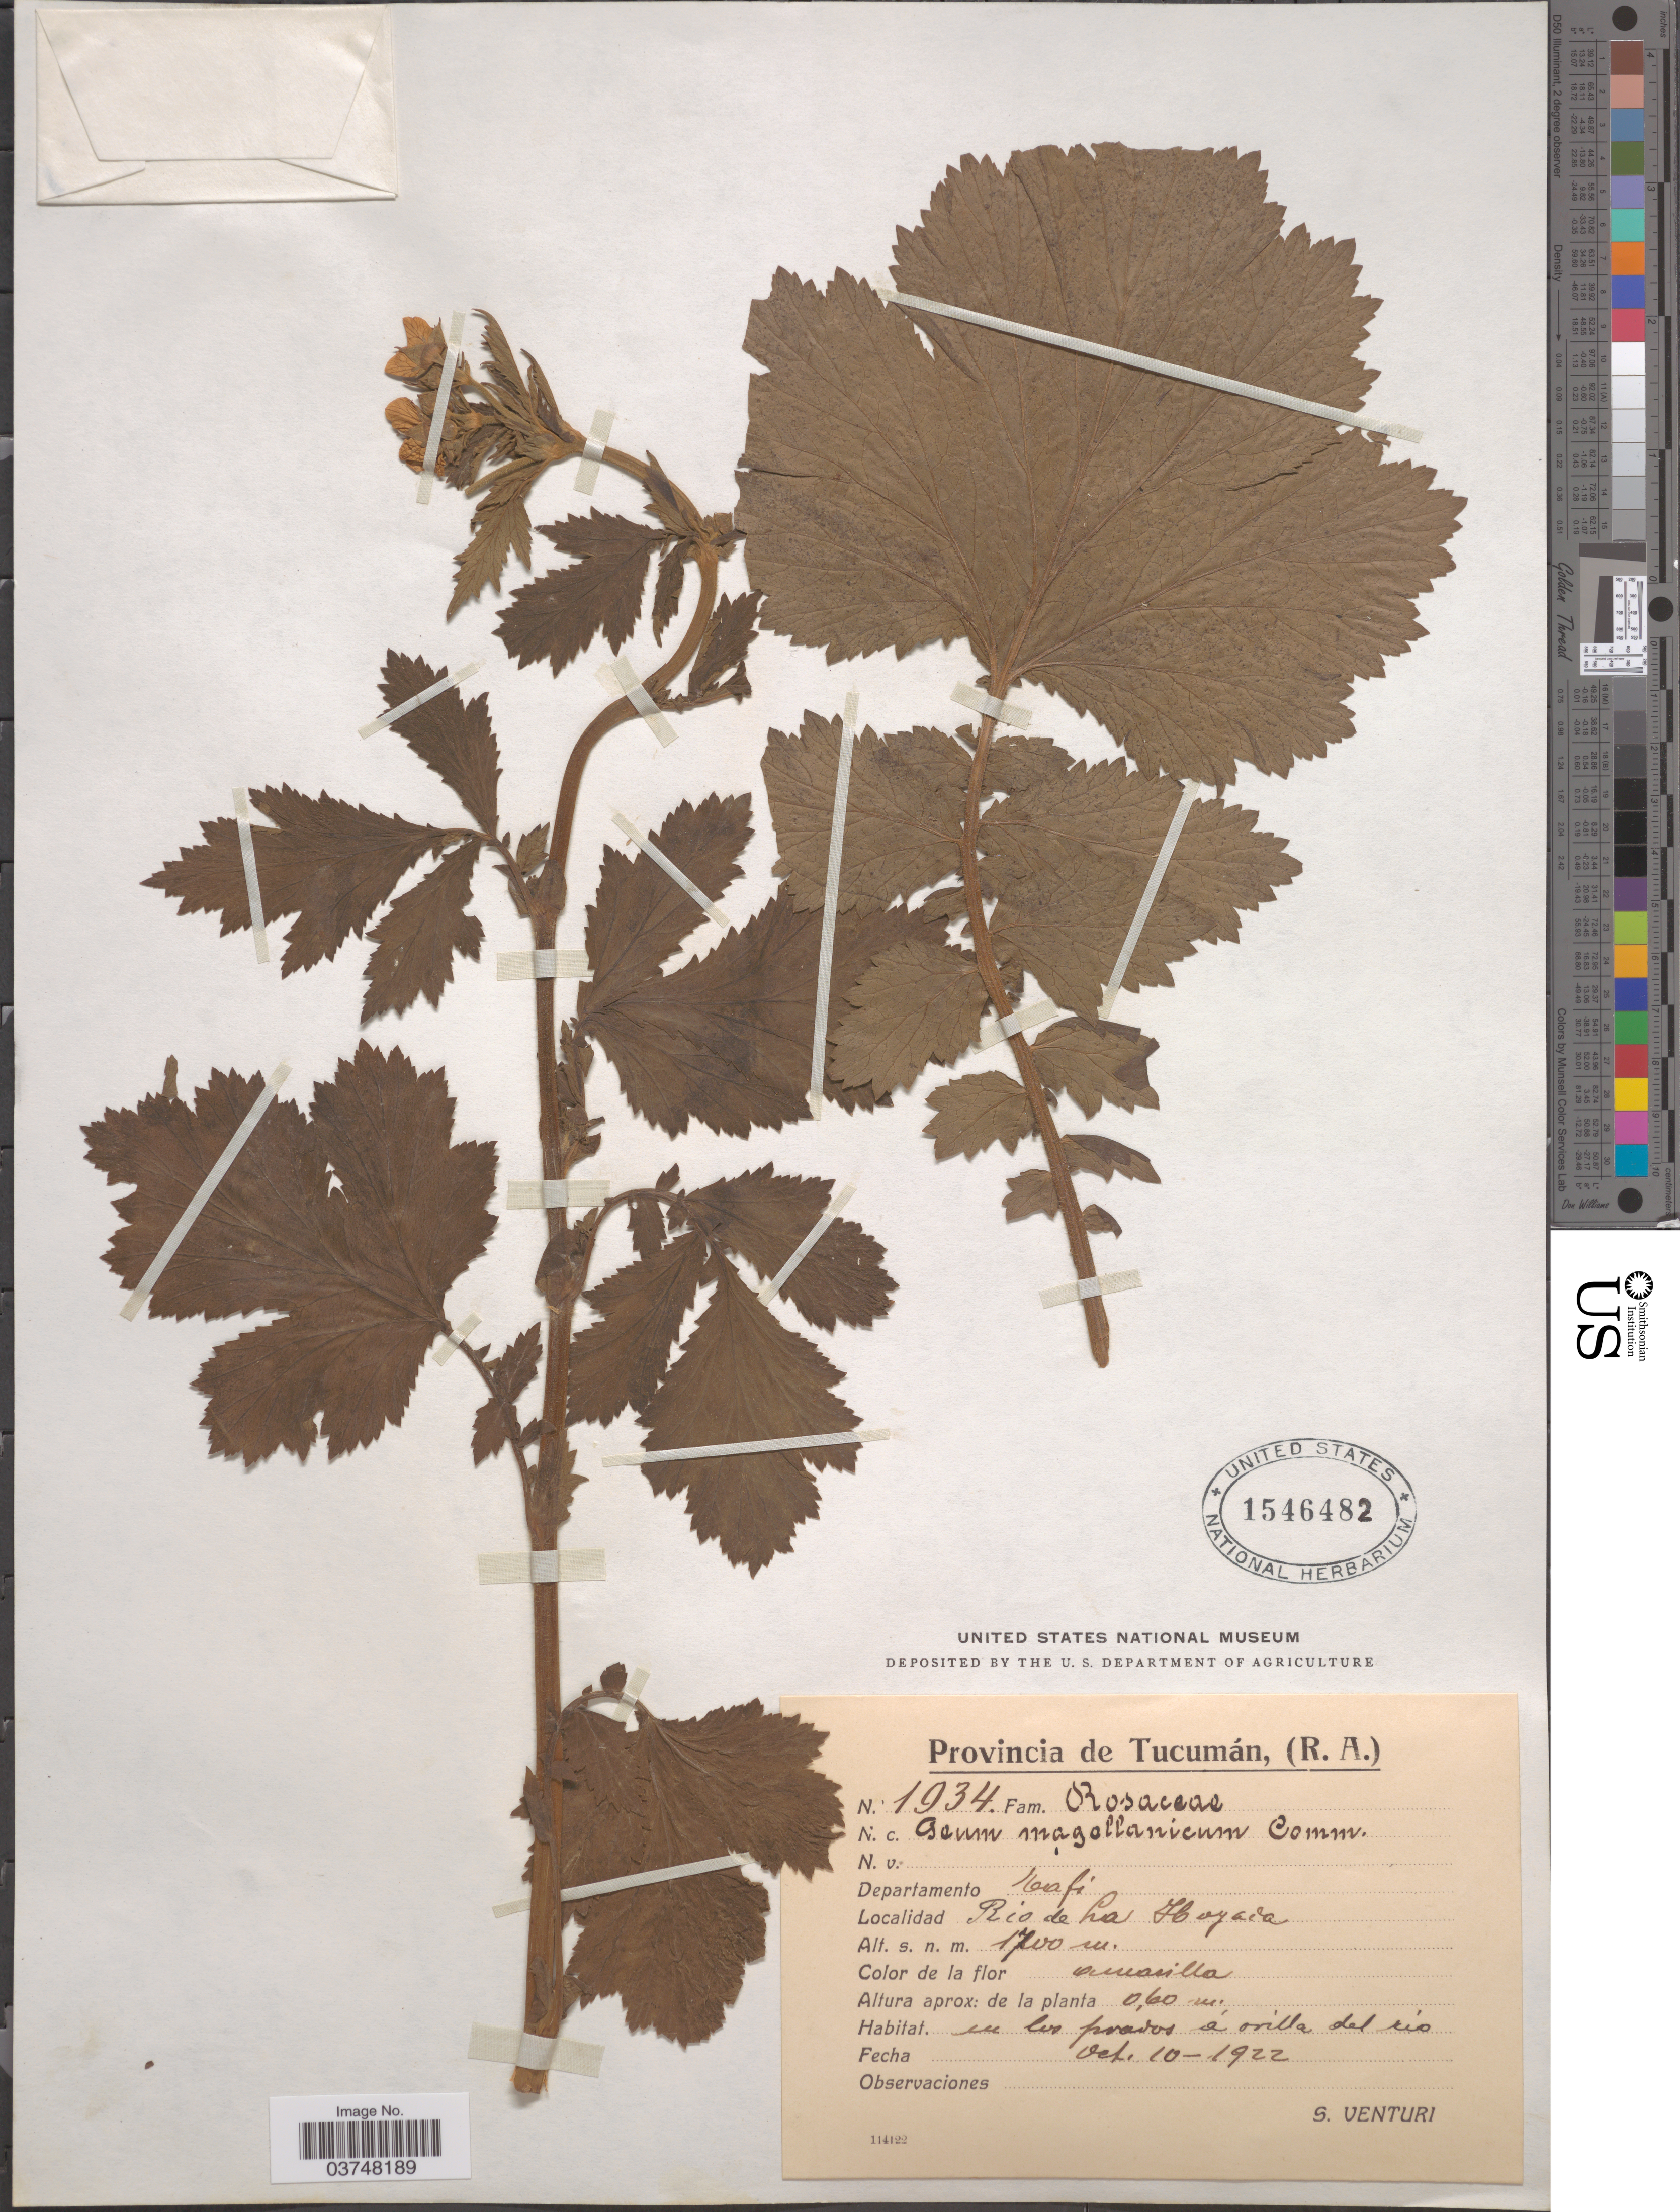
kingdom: Plantae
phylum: Tracheophyta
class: Magnoliopsida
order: Rosales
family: Rosaceae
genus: Geum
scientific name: Geum magellanicum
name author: Comm. ex Pers.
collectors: S. Venturi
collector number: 1934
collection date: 1922-10-10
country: Argentina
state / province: Tucuman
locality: Departamento Tafi. Rio de La Hoyada.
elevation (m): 1700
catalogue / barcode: US 1546482